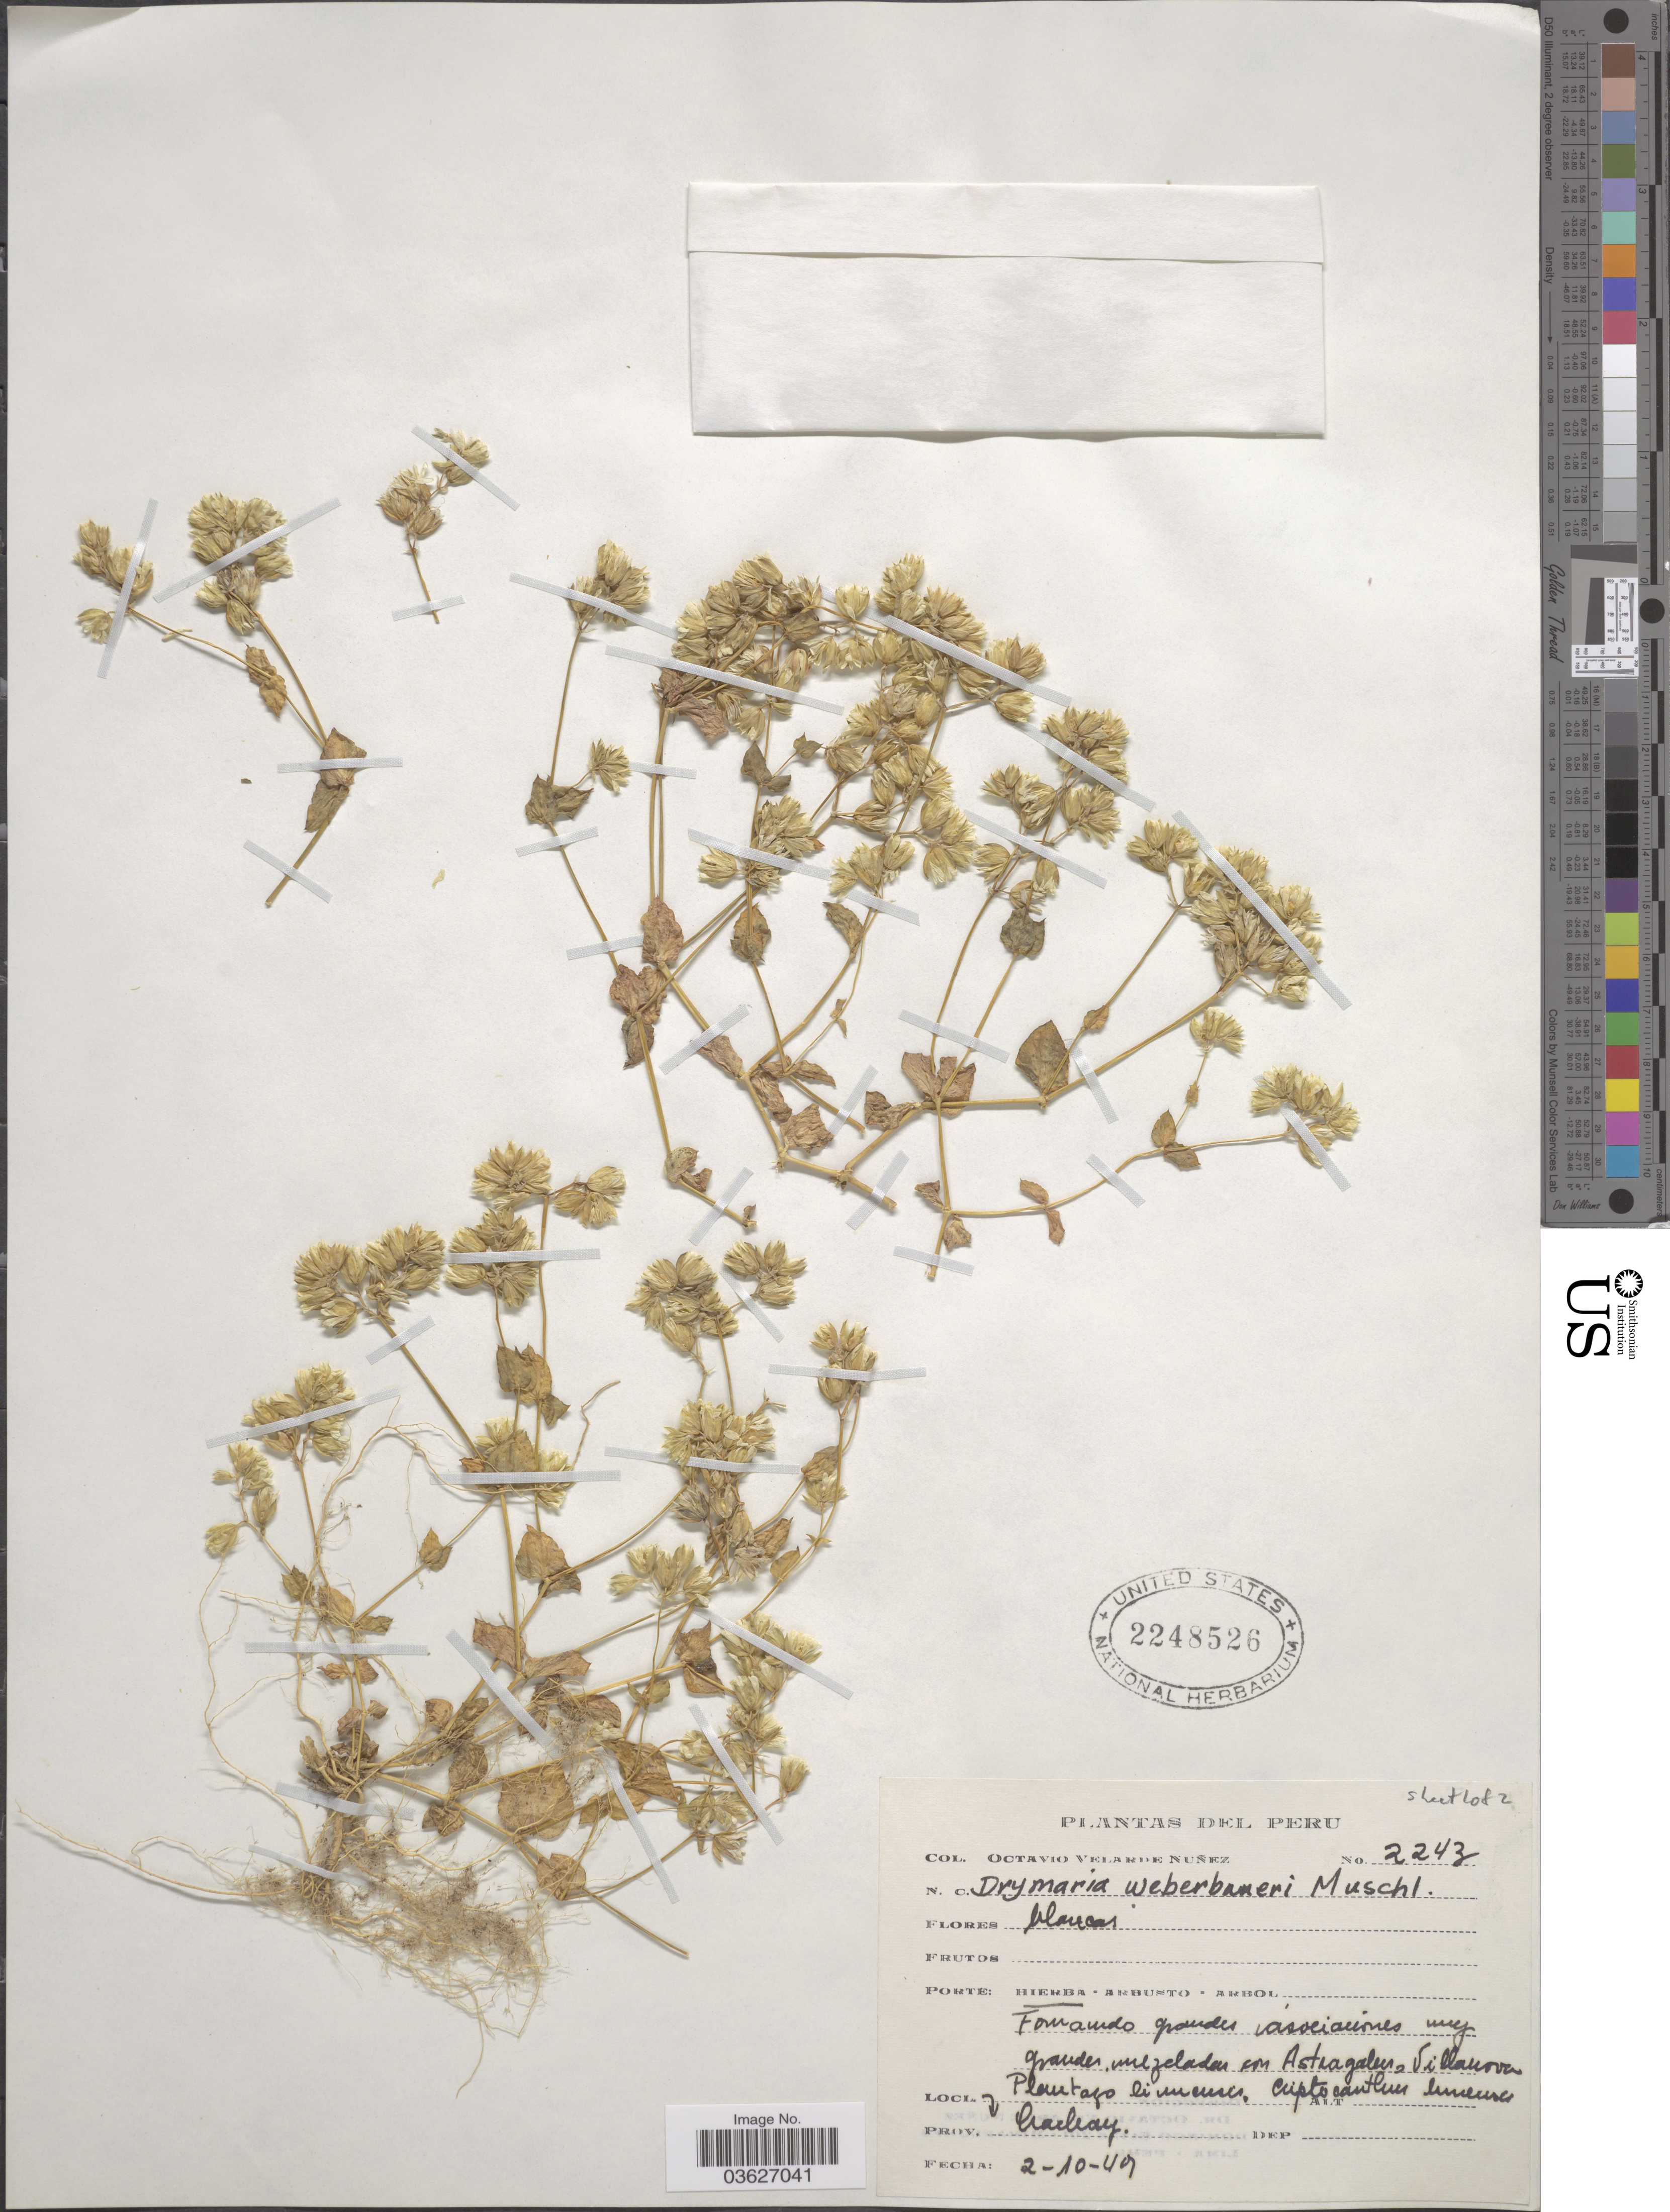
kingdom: Plantae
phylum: Tracheophyta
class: Magnoliopsida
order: Caryophyllales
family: Caryophyllaceae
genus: Drymaria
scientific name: Drymaria paposana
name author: Phil.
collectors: O. Velarde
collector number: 2243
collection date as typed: Transcribed d/m/y: 2/10/49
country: Peru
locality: Lachay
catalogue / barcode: US 2248526